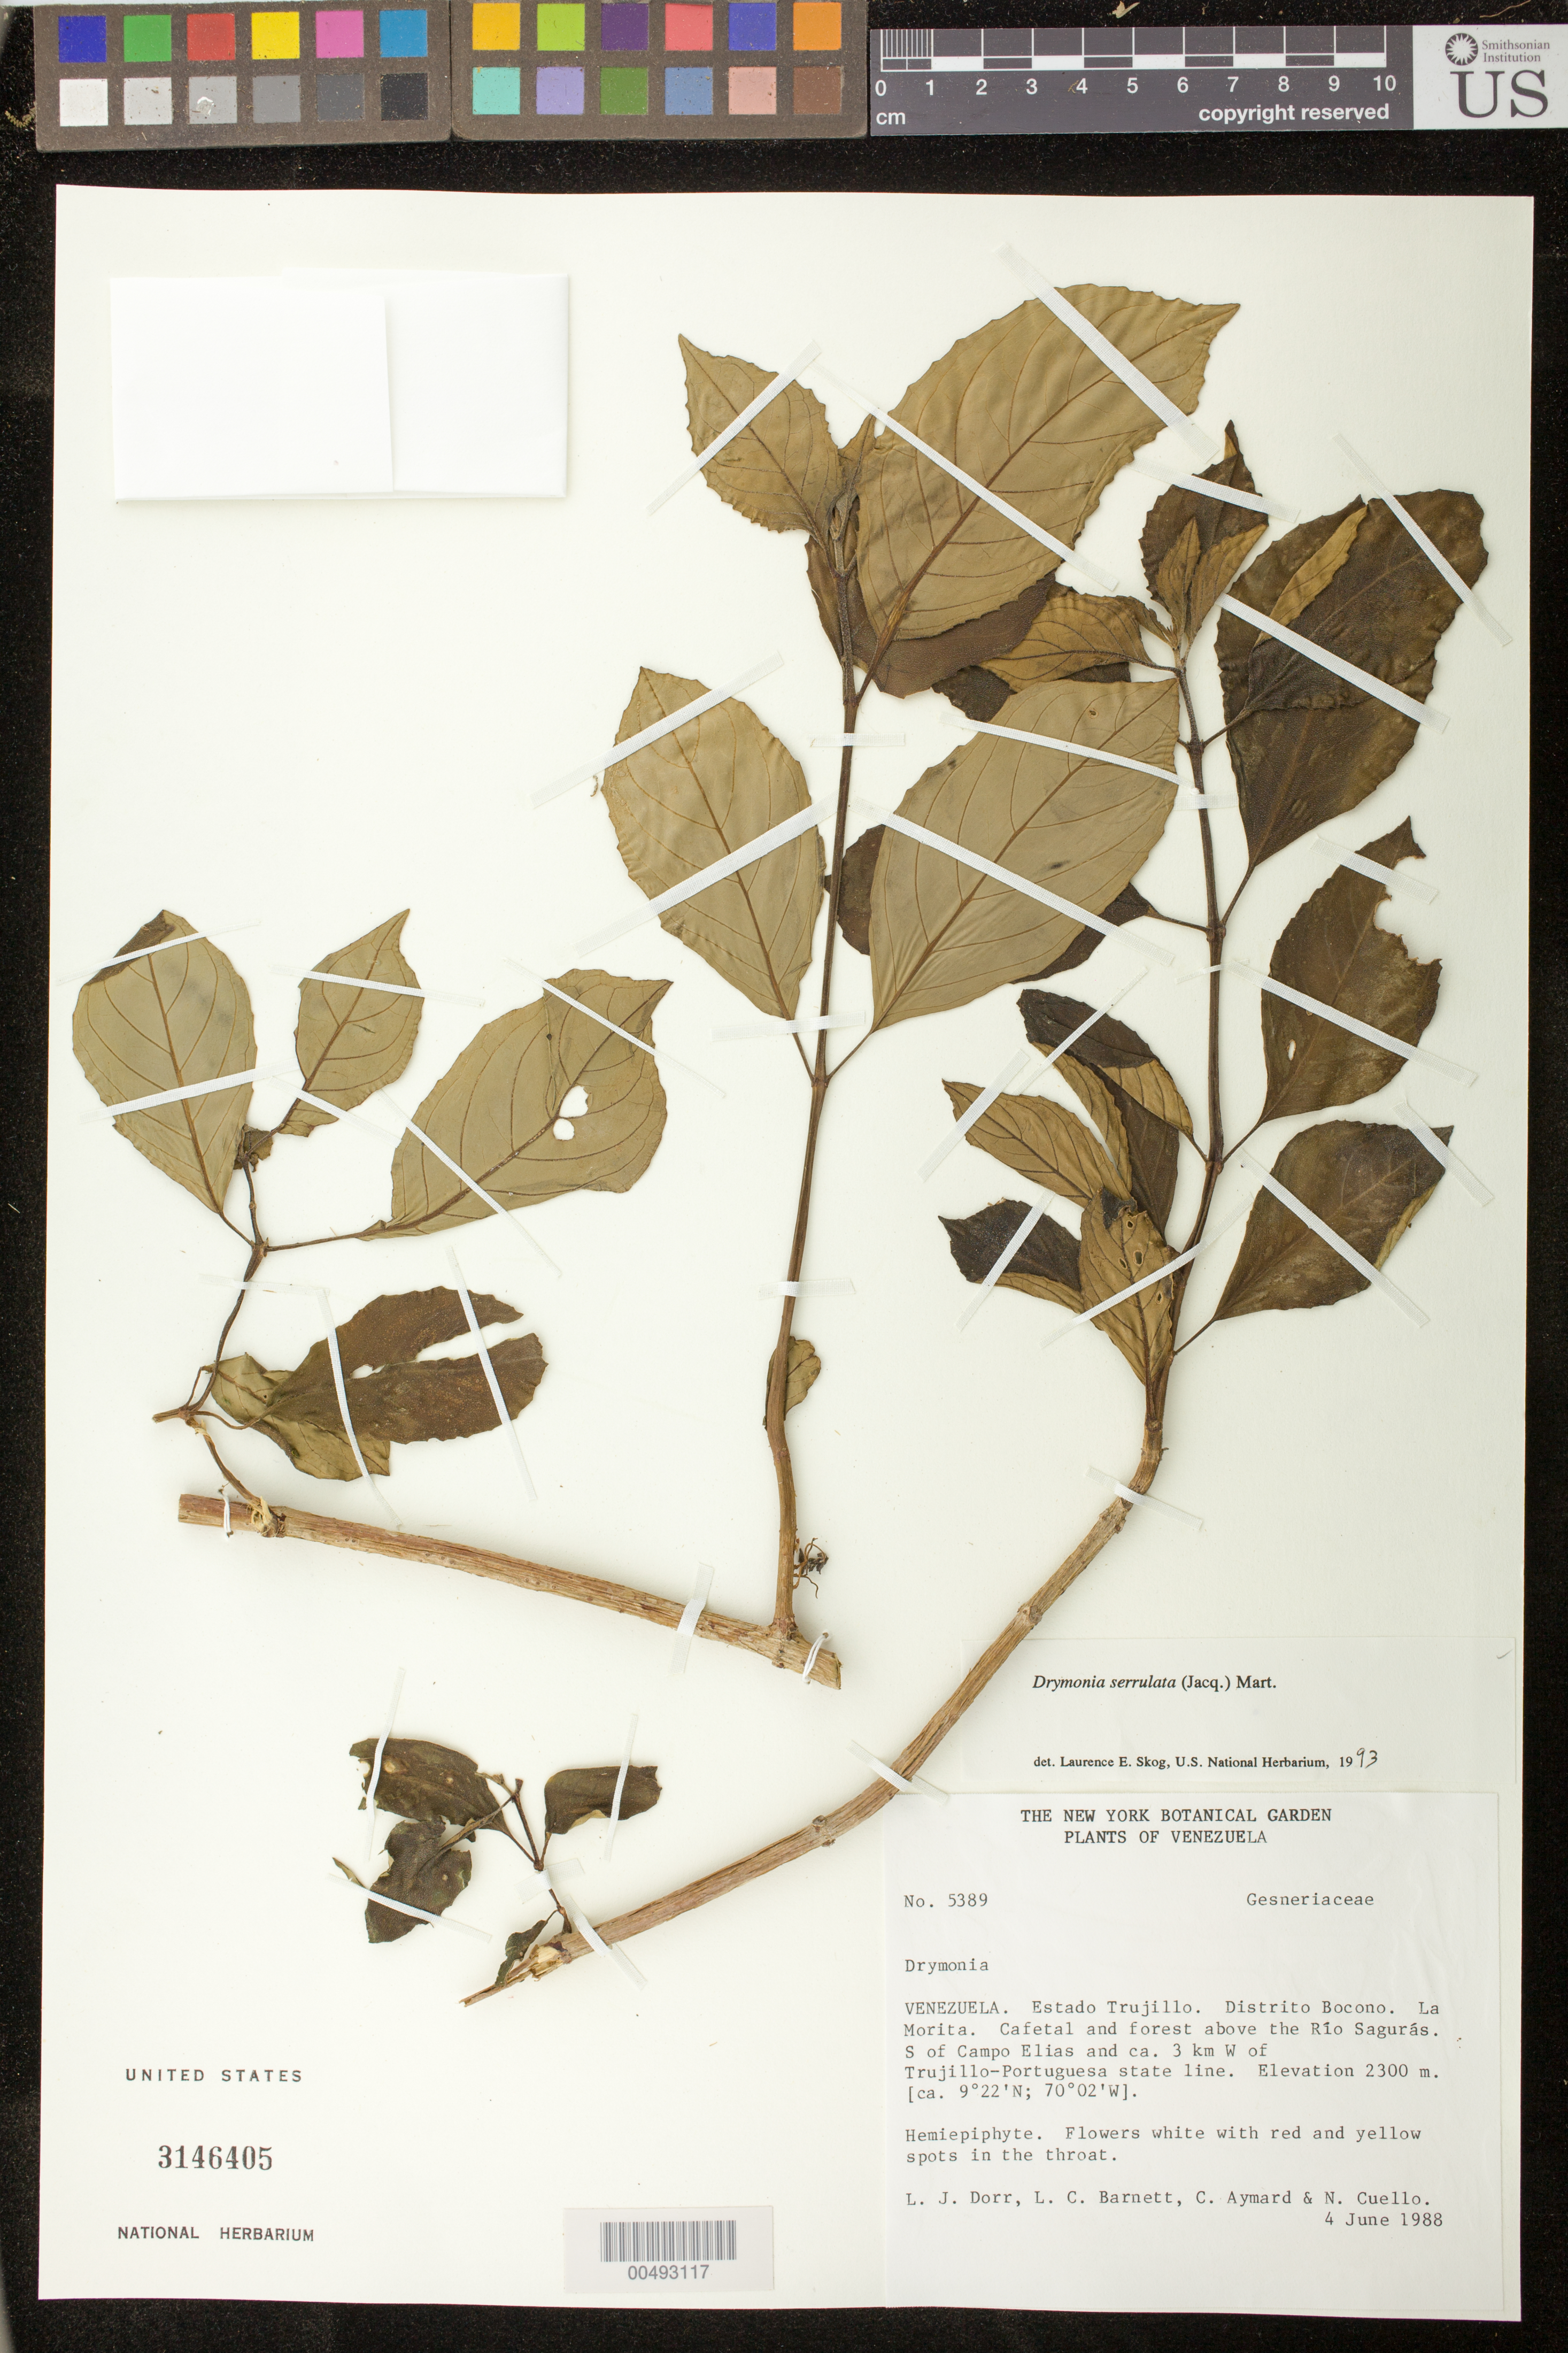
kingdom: Plantae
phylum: Tracheophyta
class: Magnoliopsida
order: Lamiales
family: Gesneriaceae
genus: Drymonia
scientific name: Drymonia serrulata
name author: (Jacq.) Mart.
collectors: L. J. Dorr, L. C. Barnett, G. A. Aymard & N. L. Cuello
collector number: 5389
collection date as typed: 04 Jun 1988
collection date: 1988-06-04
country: Venezuela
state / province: Trujillo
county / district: Boconó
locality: Río Sagurás, S of Campo Elias and ca. 3 km W of Trujillo-Portuguesa state line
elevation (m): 2300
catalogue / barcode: US 3146405